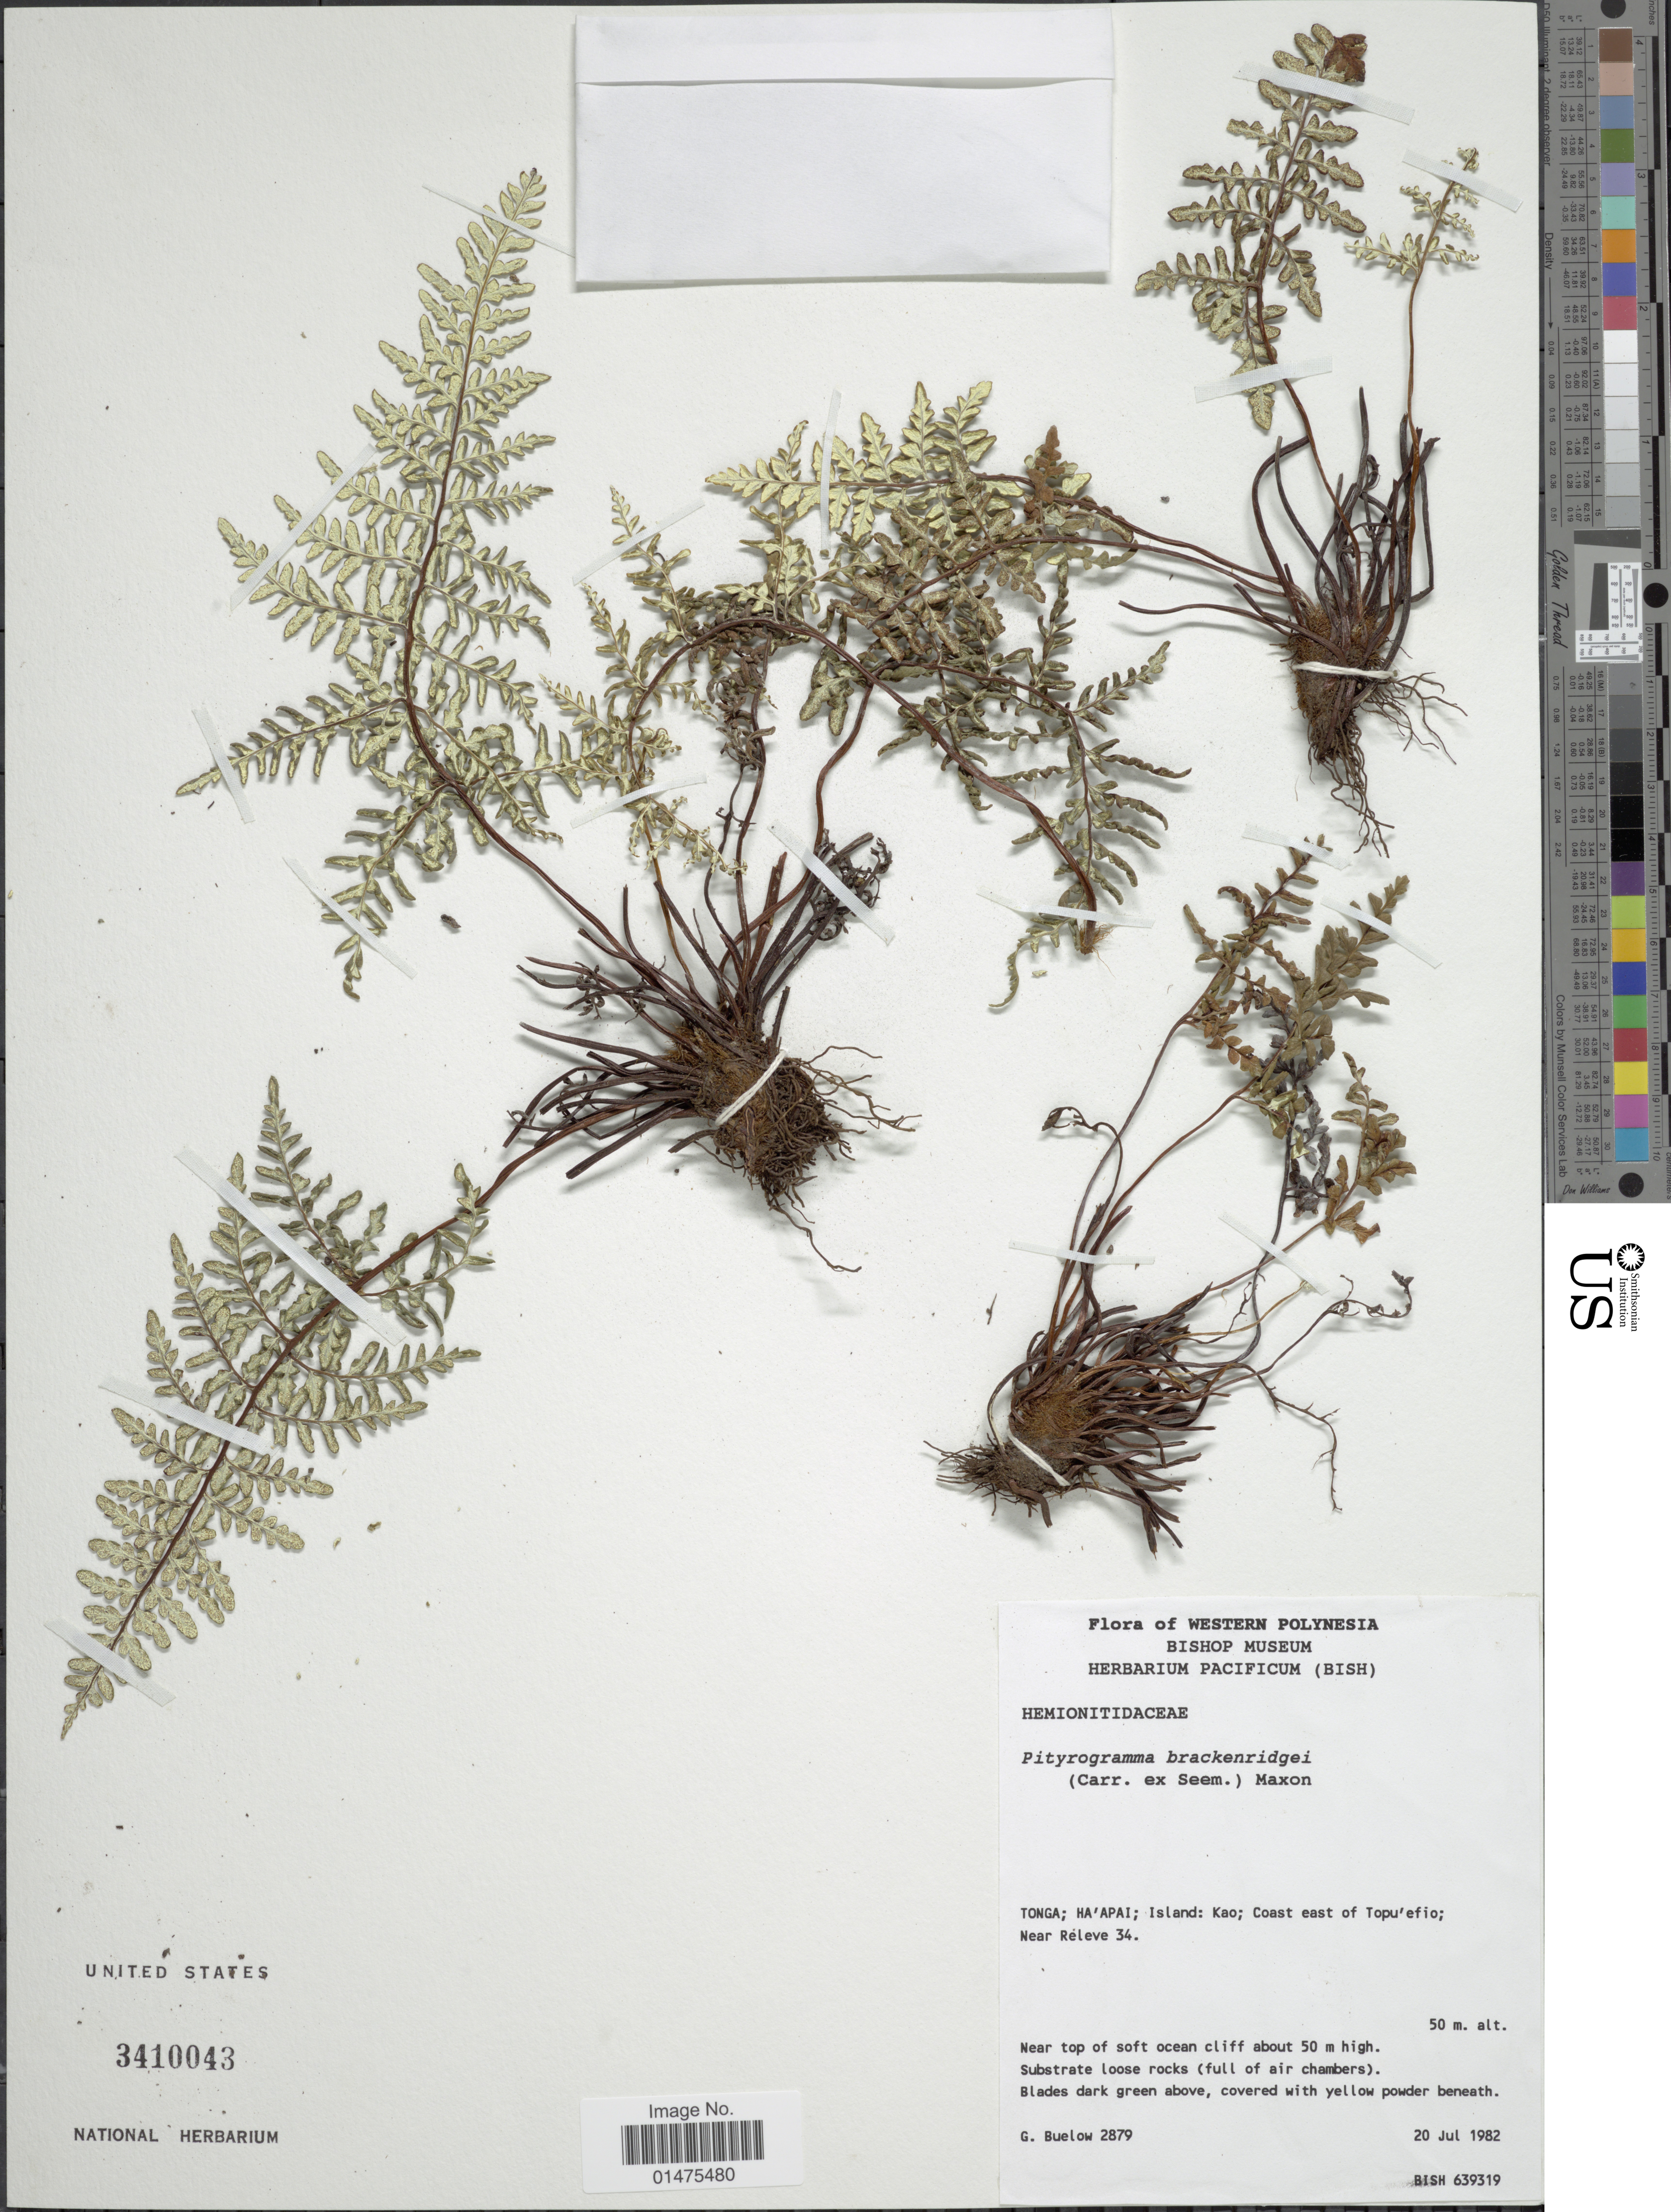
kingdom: Plantae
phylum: Tracheophyta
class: Polypodiopsida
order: Polypodiales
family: Pteridaceae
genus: Pityrogramma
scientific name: Pityrogramma chrysophylla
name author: (Sw.) Link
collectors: G. Buelow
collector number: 2879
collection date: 1982-07-20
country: Tonga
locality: Ha'Apai; Island: Kao; Coast east of Topu'efio; Near Releve 34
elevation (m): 50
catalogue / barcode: US 3410043